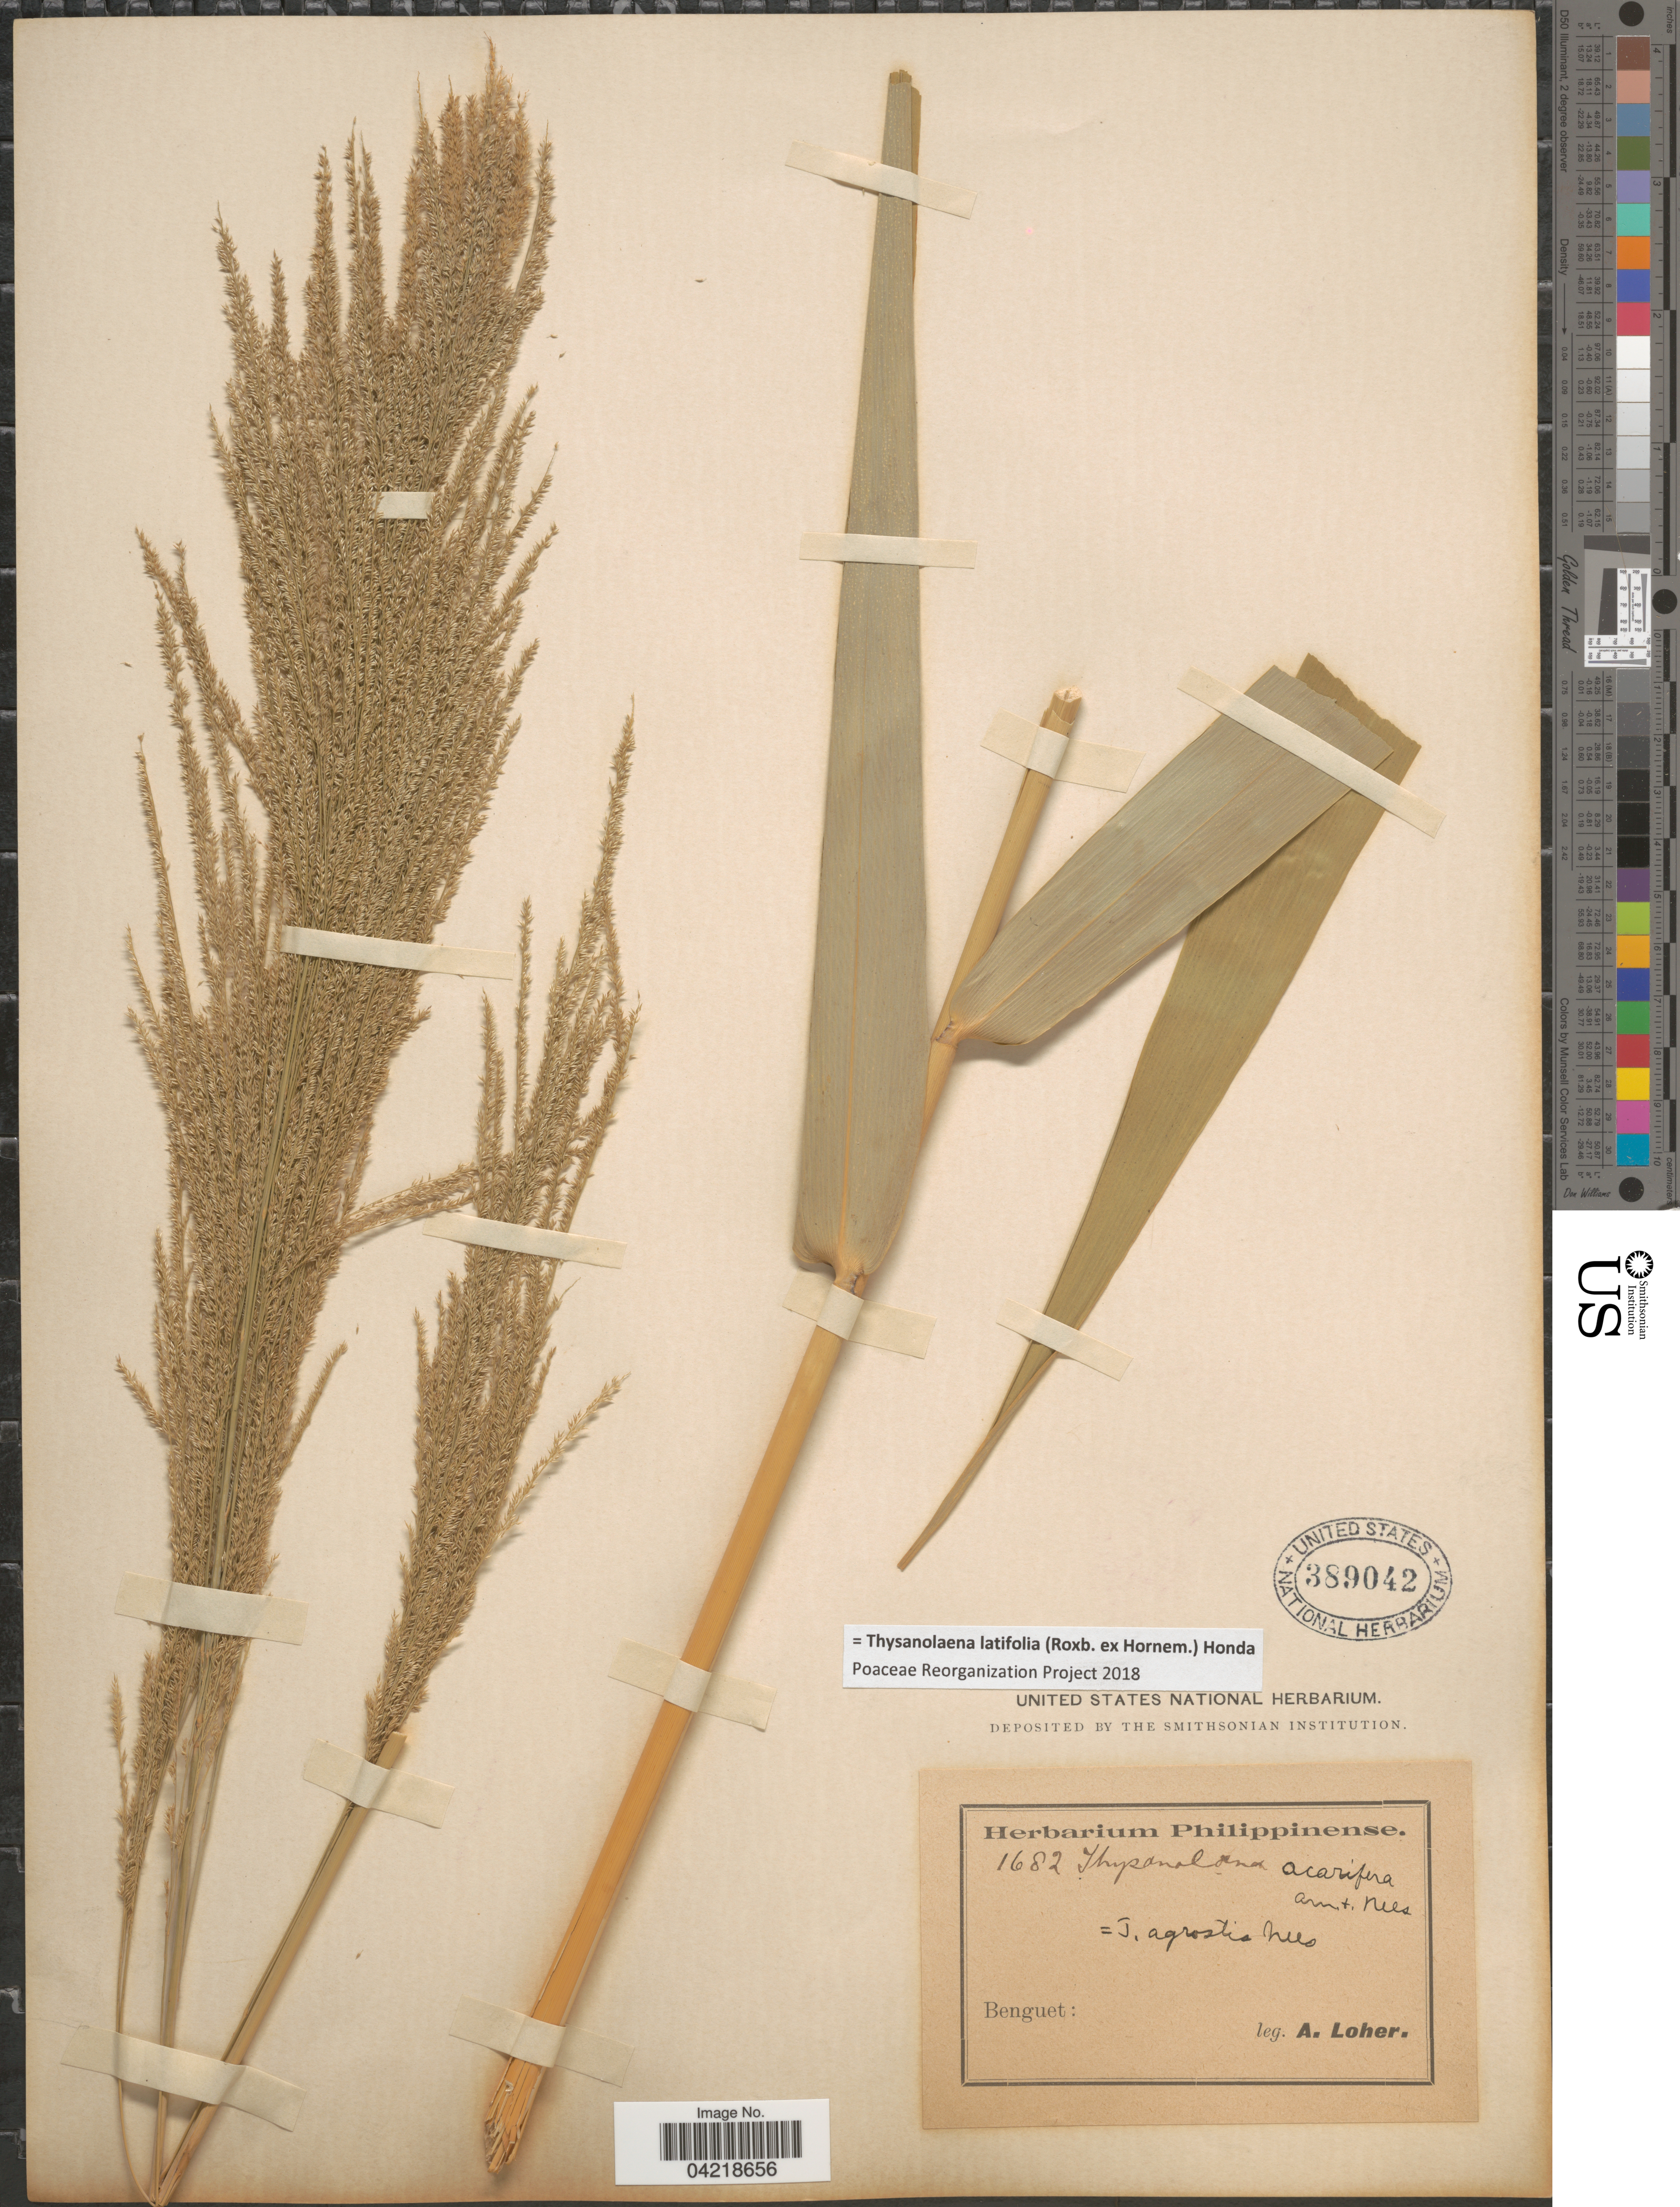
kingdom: Plantae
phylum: Tracheophyta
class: Liliopsida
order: Poales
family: Poaceae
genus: Thysanolaena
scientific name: Thysanolaena latifolia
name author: (Roxb. ex Hornem.) Honda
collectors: A. Loher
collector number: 1682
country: Philippines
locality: Benguet.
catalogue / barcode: US 389042